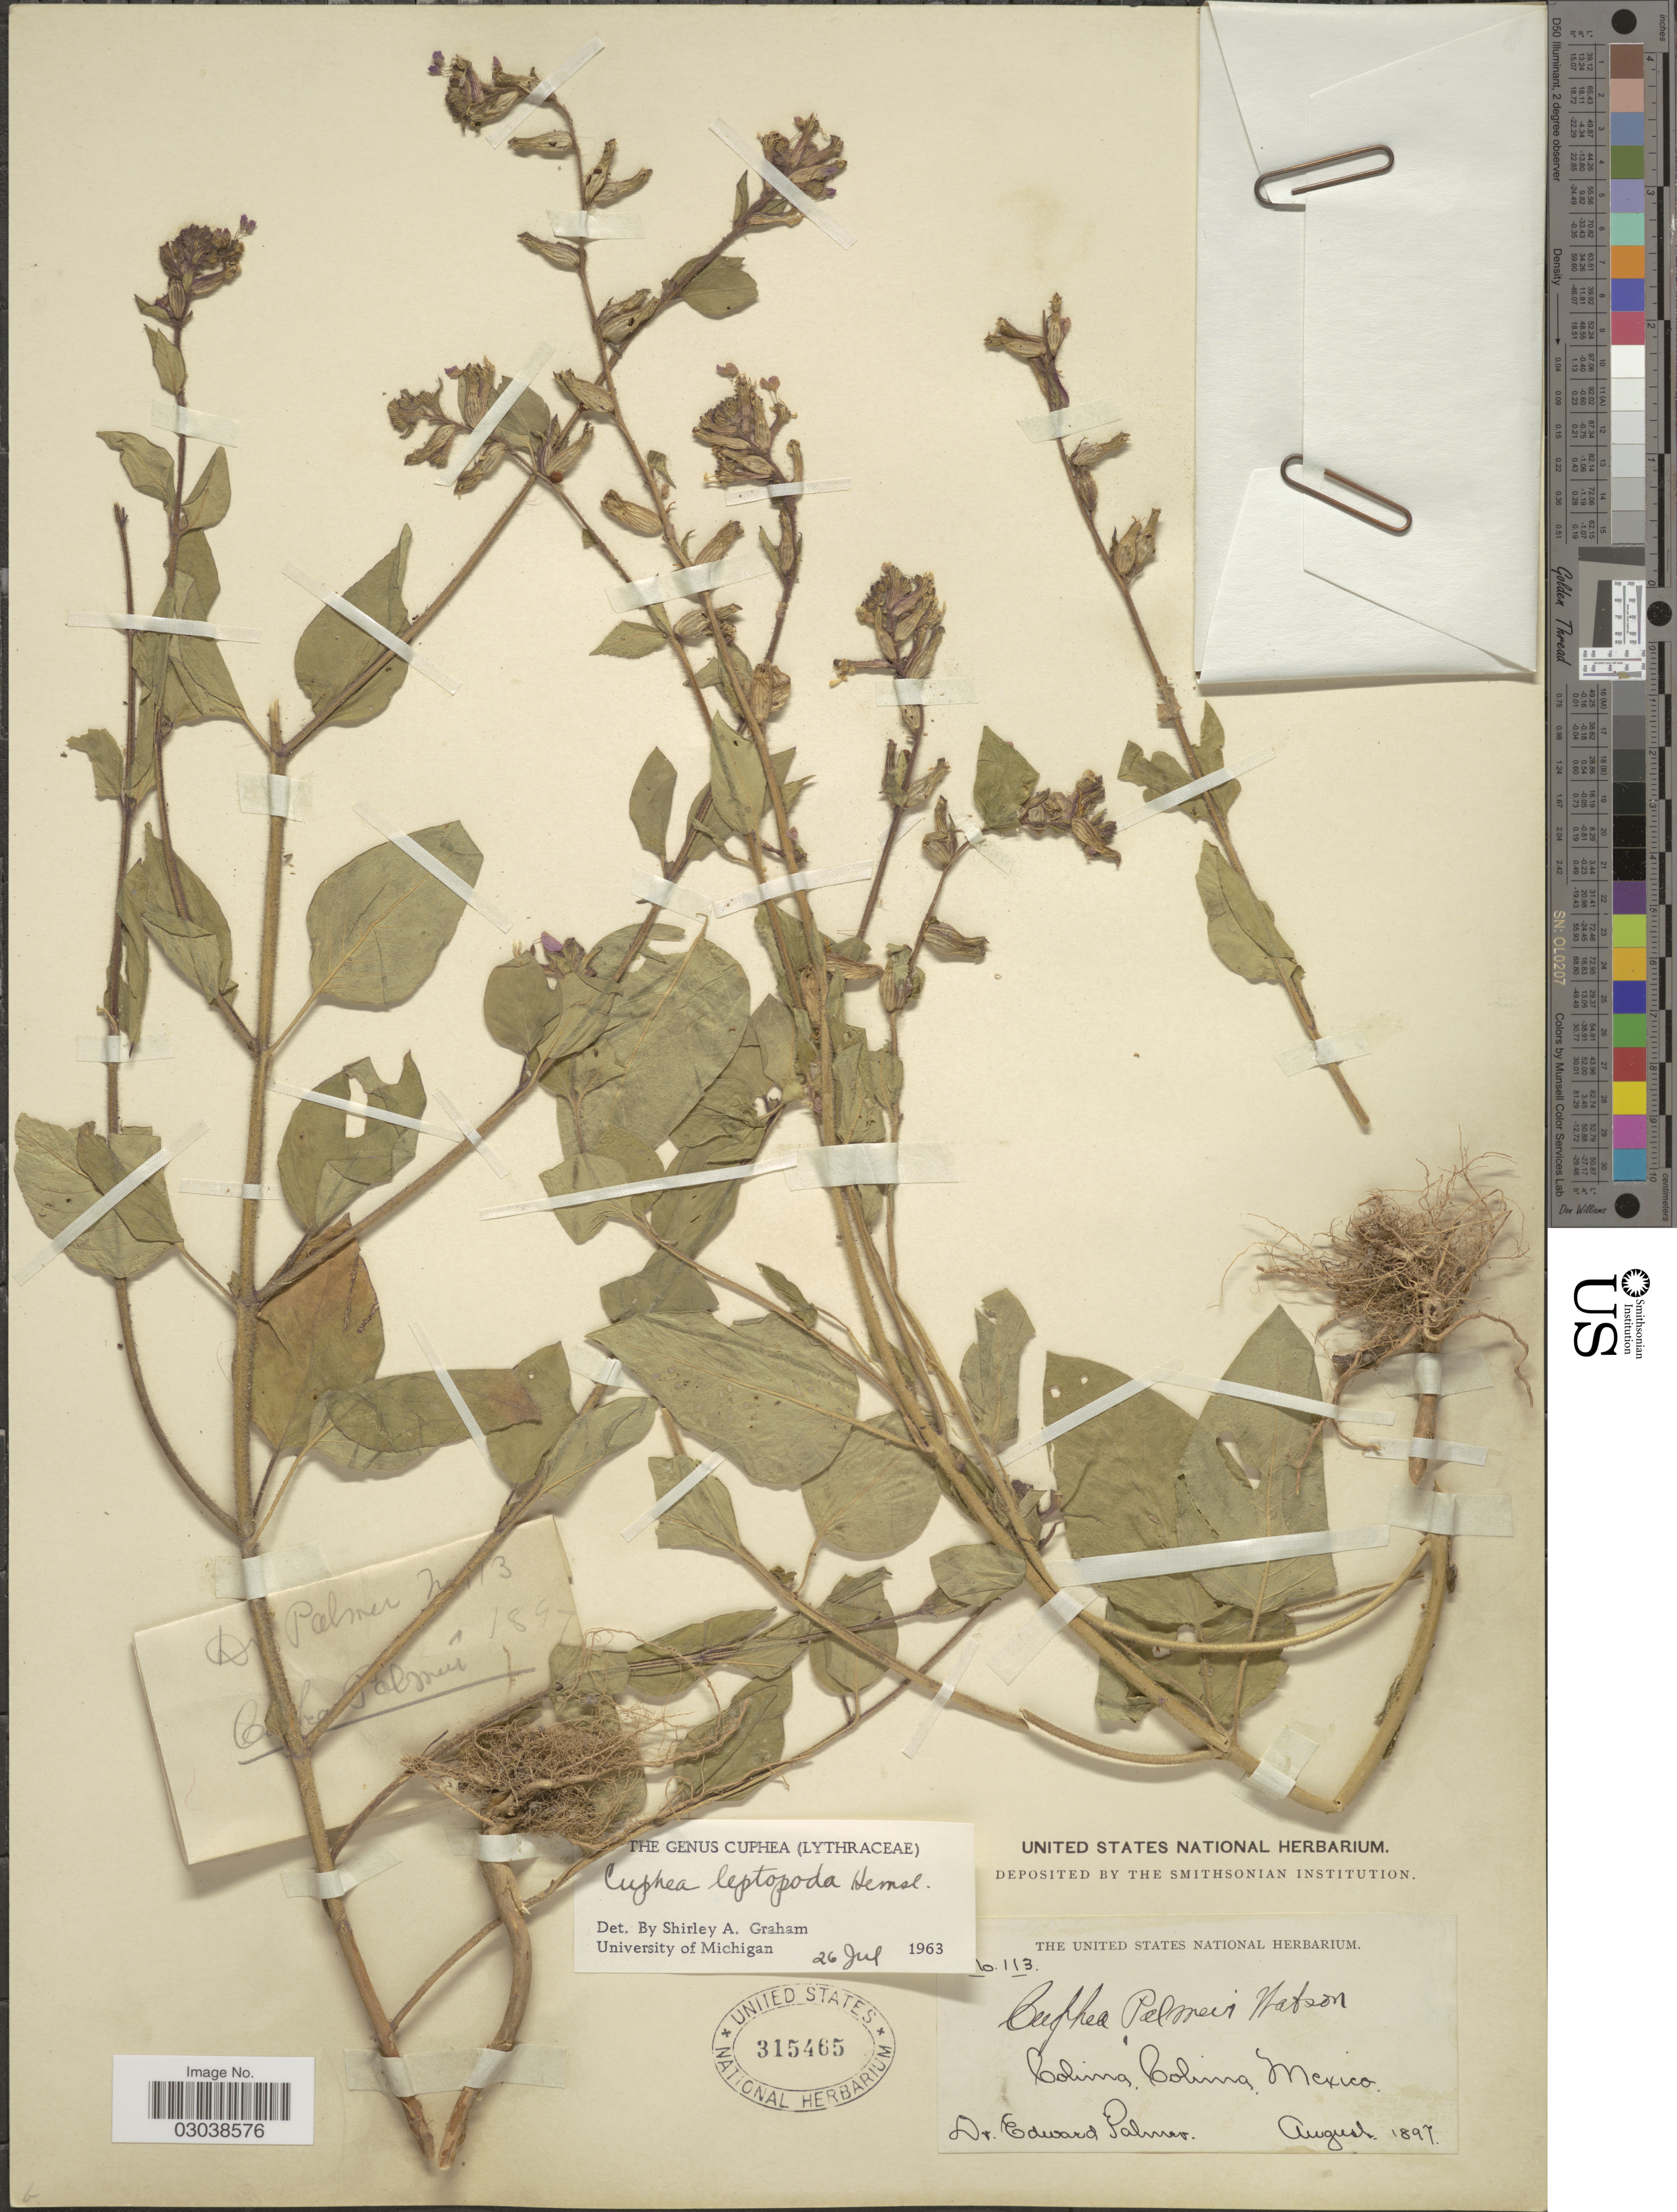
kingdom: Plantae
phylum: Tracheophyta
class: Magnoliopsida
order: Myrtales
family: Lythraceae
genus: Cuphea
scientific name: Cuphea leptopoda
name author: Hemsl.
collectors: E. Palmer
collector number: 113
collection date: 1897-08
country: Mexico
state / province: Colima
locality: Colima, Colima, Mexico.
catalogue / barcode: US 315465